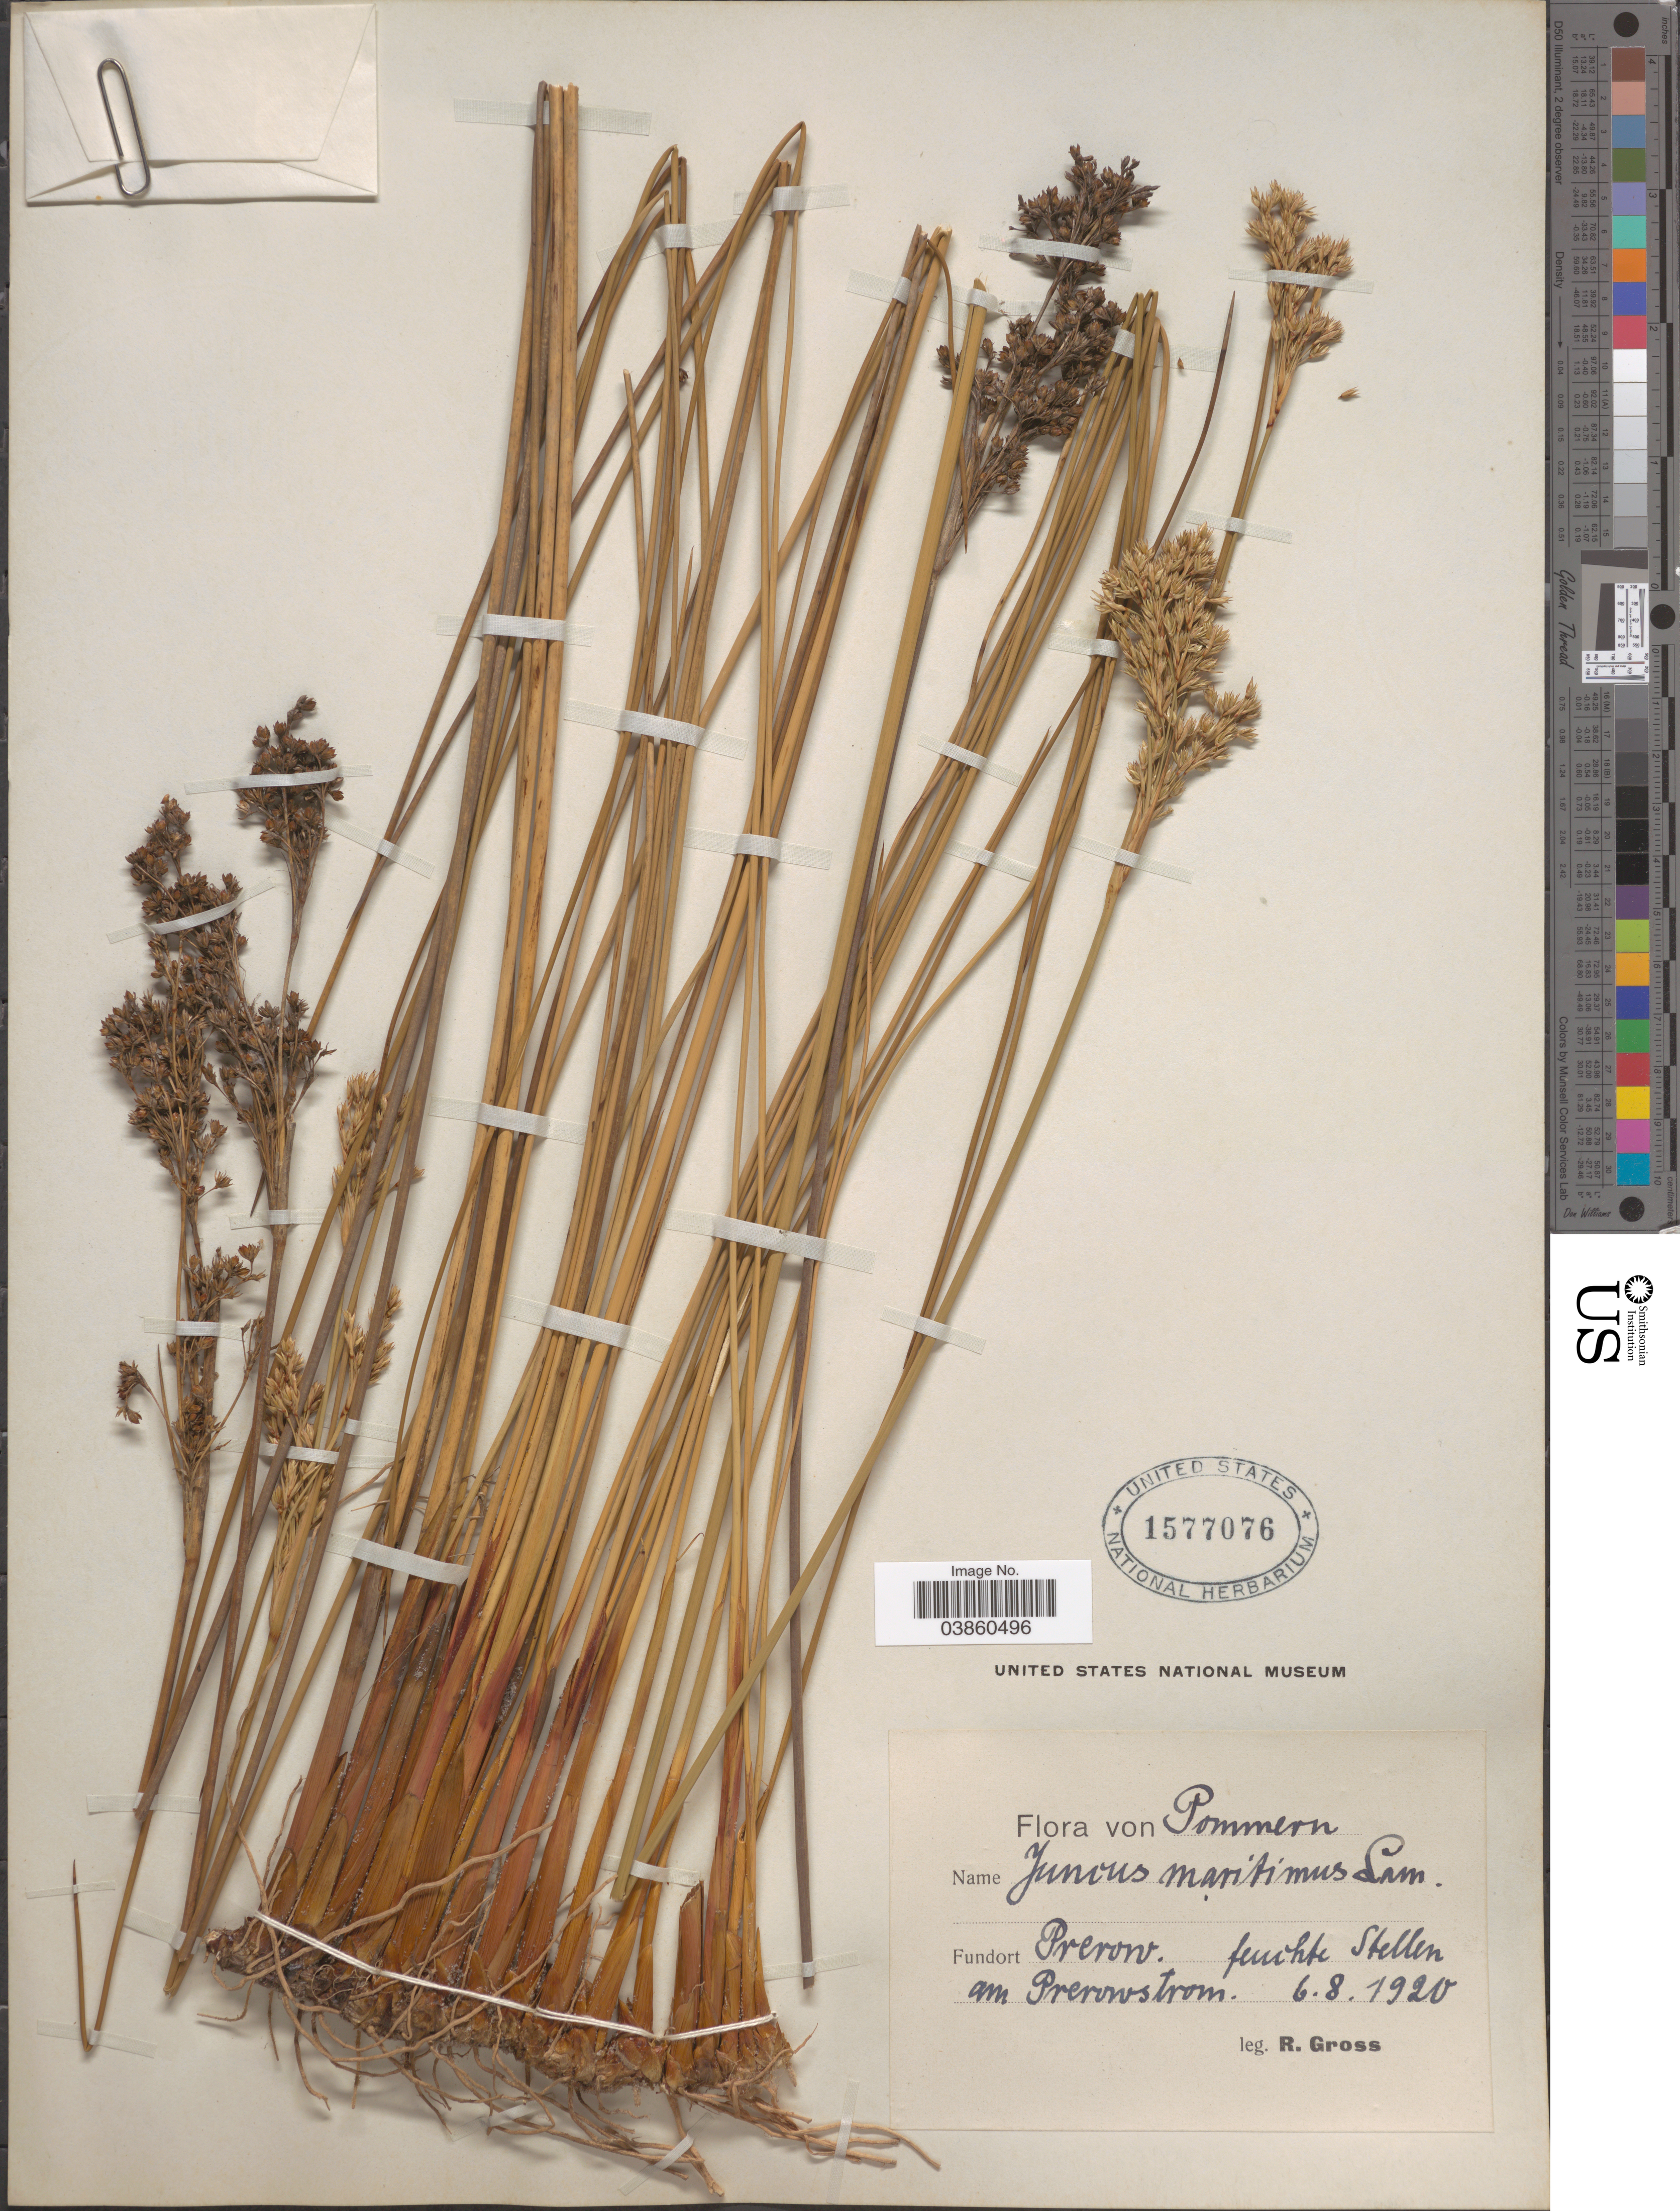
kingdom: Plantae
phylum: Tracheophyta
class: Liliopsida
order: Poales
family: Juncaceae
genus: Juncus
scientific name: Juncus maritimus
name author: Lam.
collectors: R. Gross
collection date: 1920-08-06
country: Germany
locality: Von Pommern. Prerow. Feuchte Stellen am Prerowerstrom.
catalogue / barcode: US 1577076